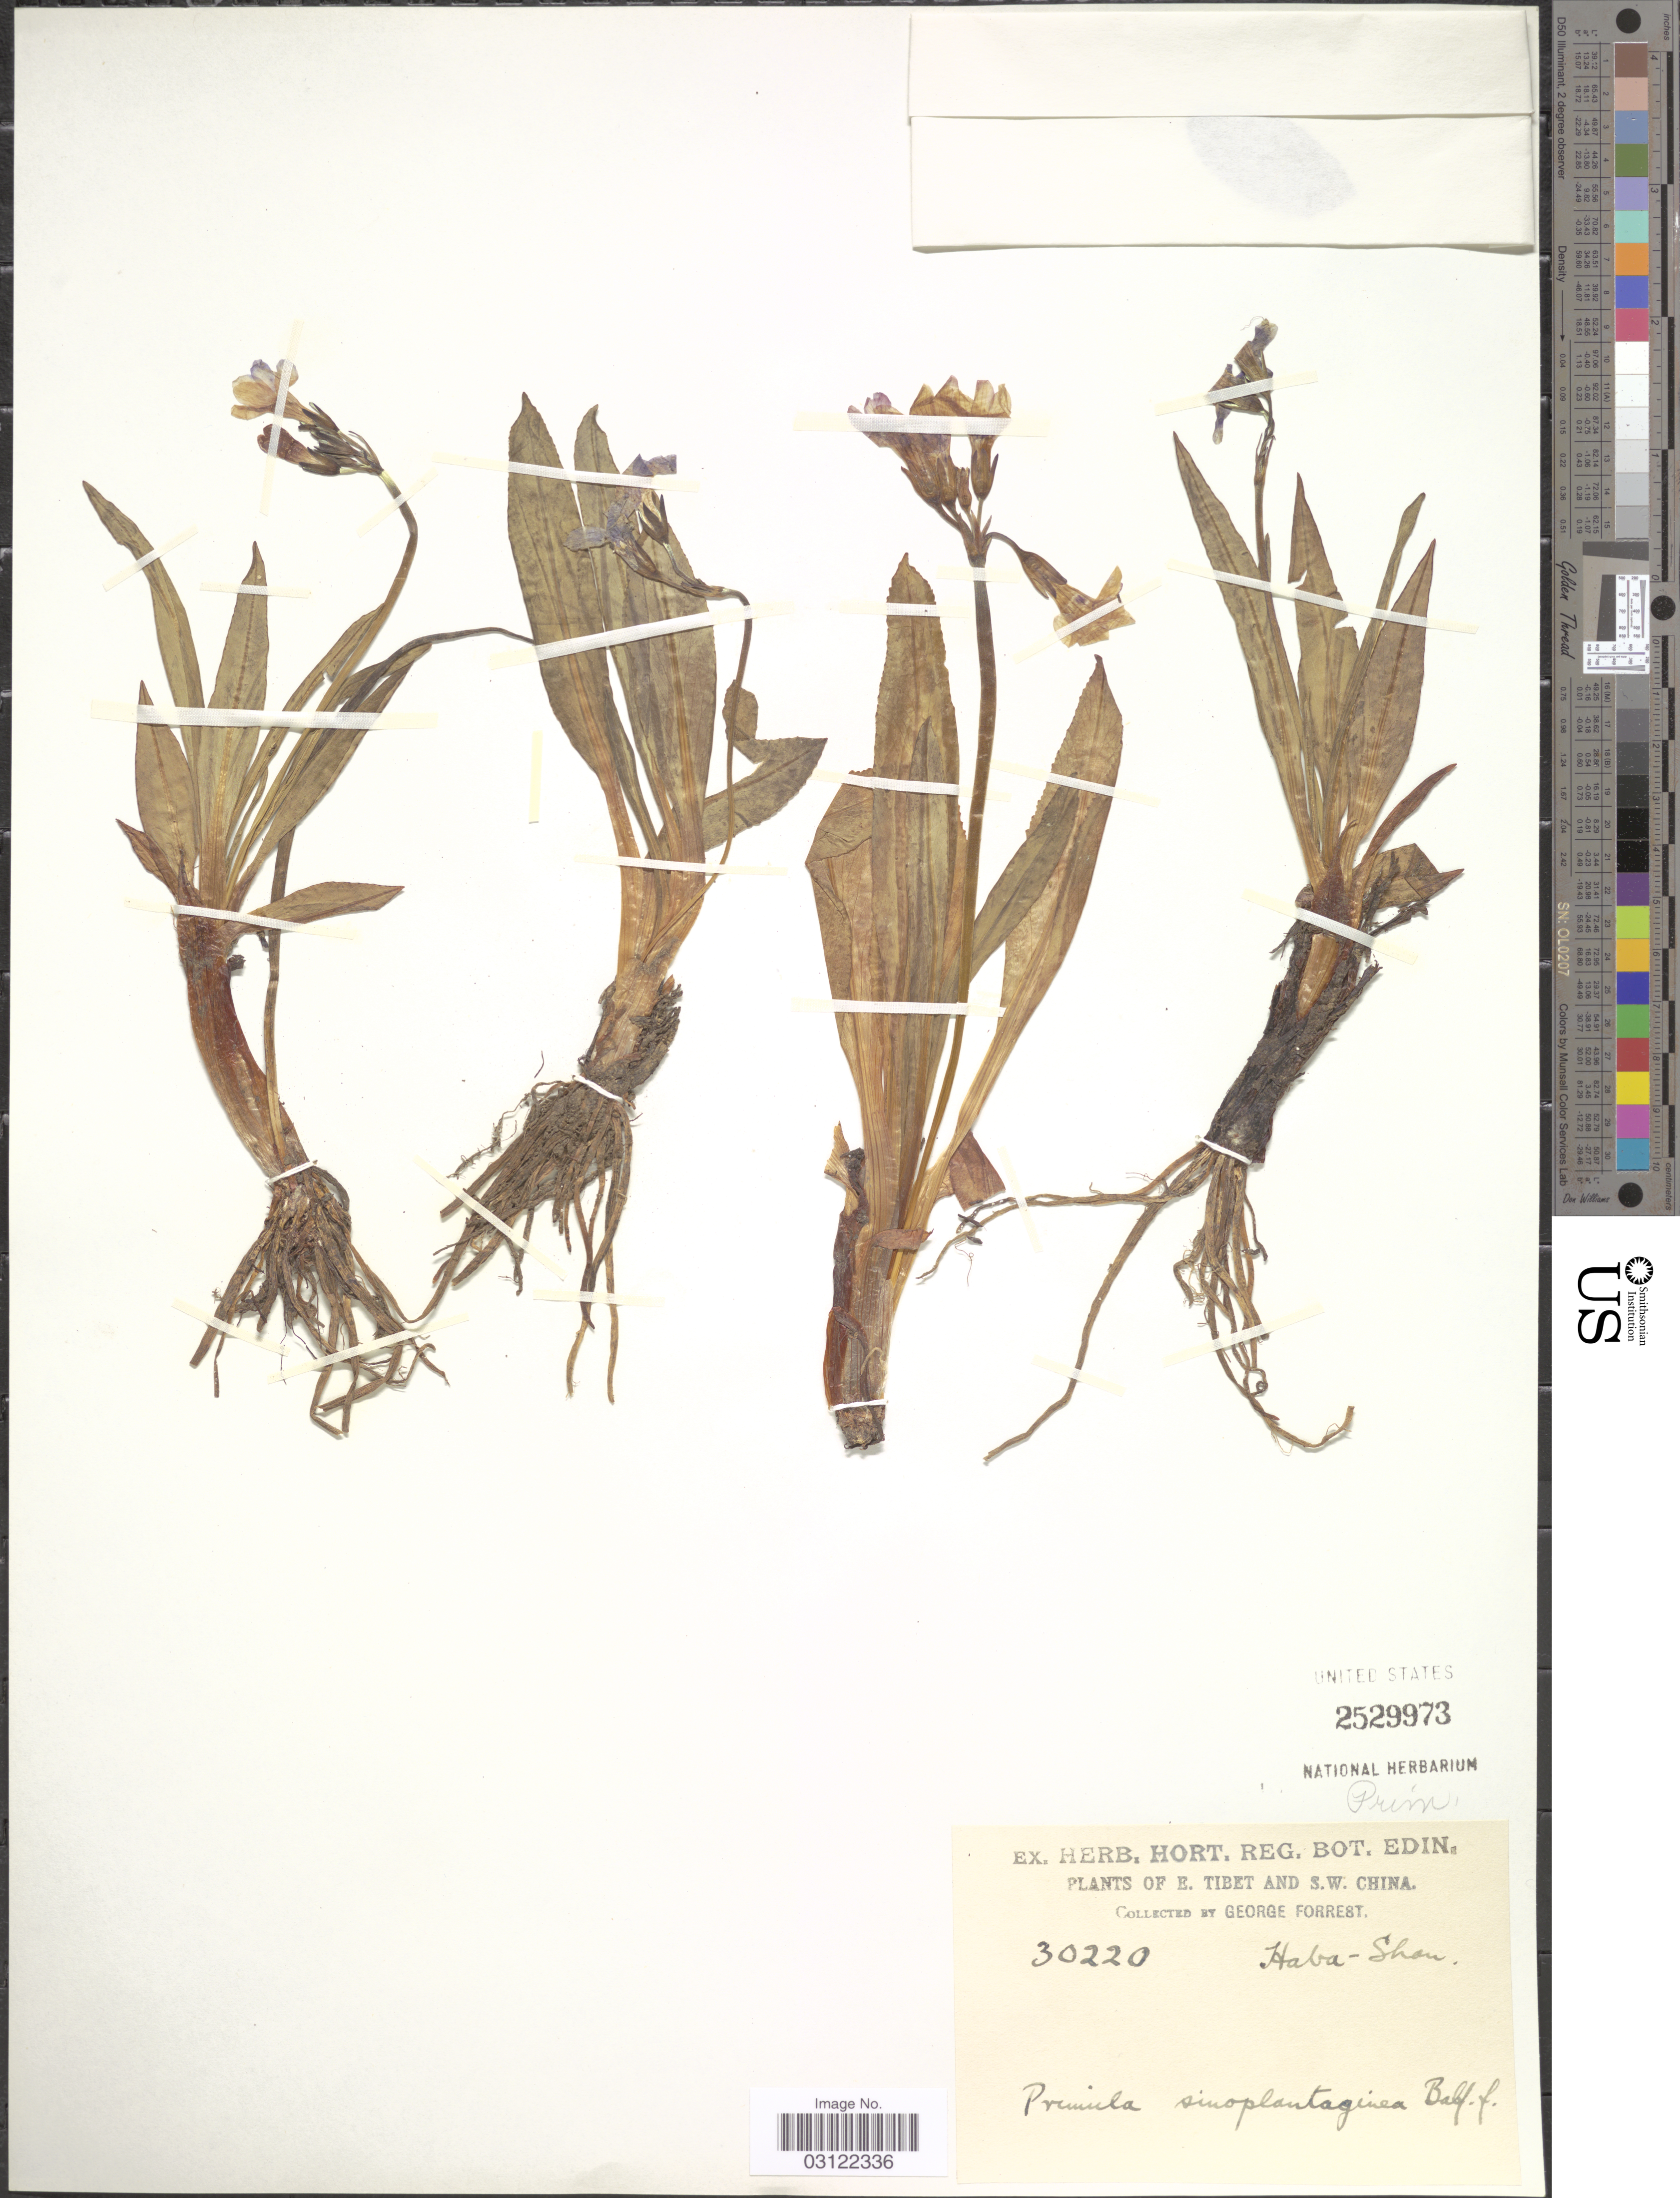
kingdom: Plantae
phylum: Tracheophyta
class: Magnoliopsida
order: Ericales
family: Primulaceae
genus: Primula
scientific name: Primula sinoplantaginea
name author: Balf. f.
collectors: G. Forrest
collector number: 30220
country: China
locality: E. Tibet and S. W. China. Haba-Shan.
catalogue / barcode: US 2529973